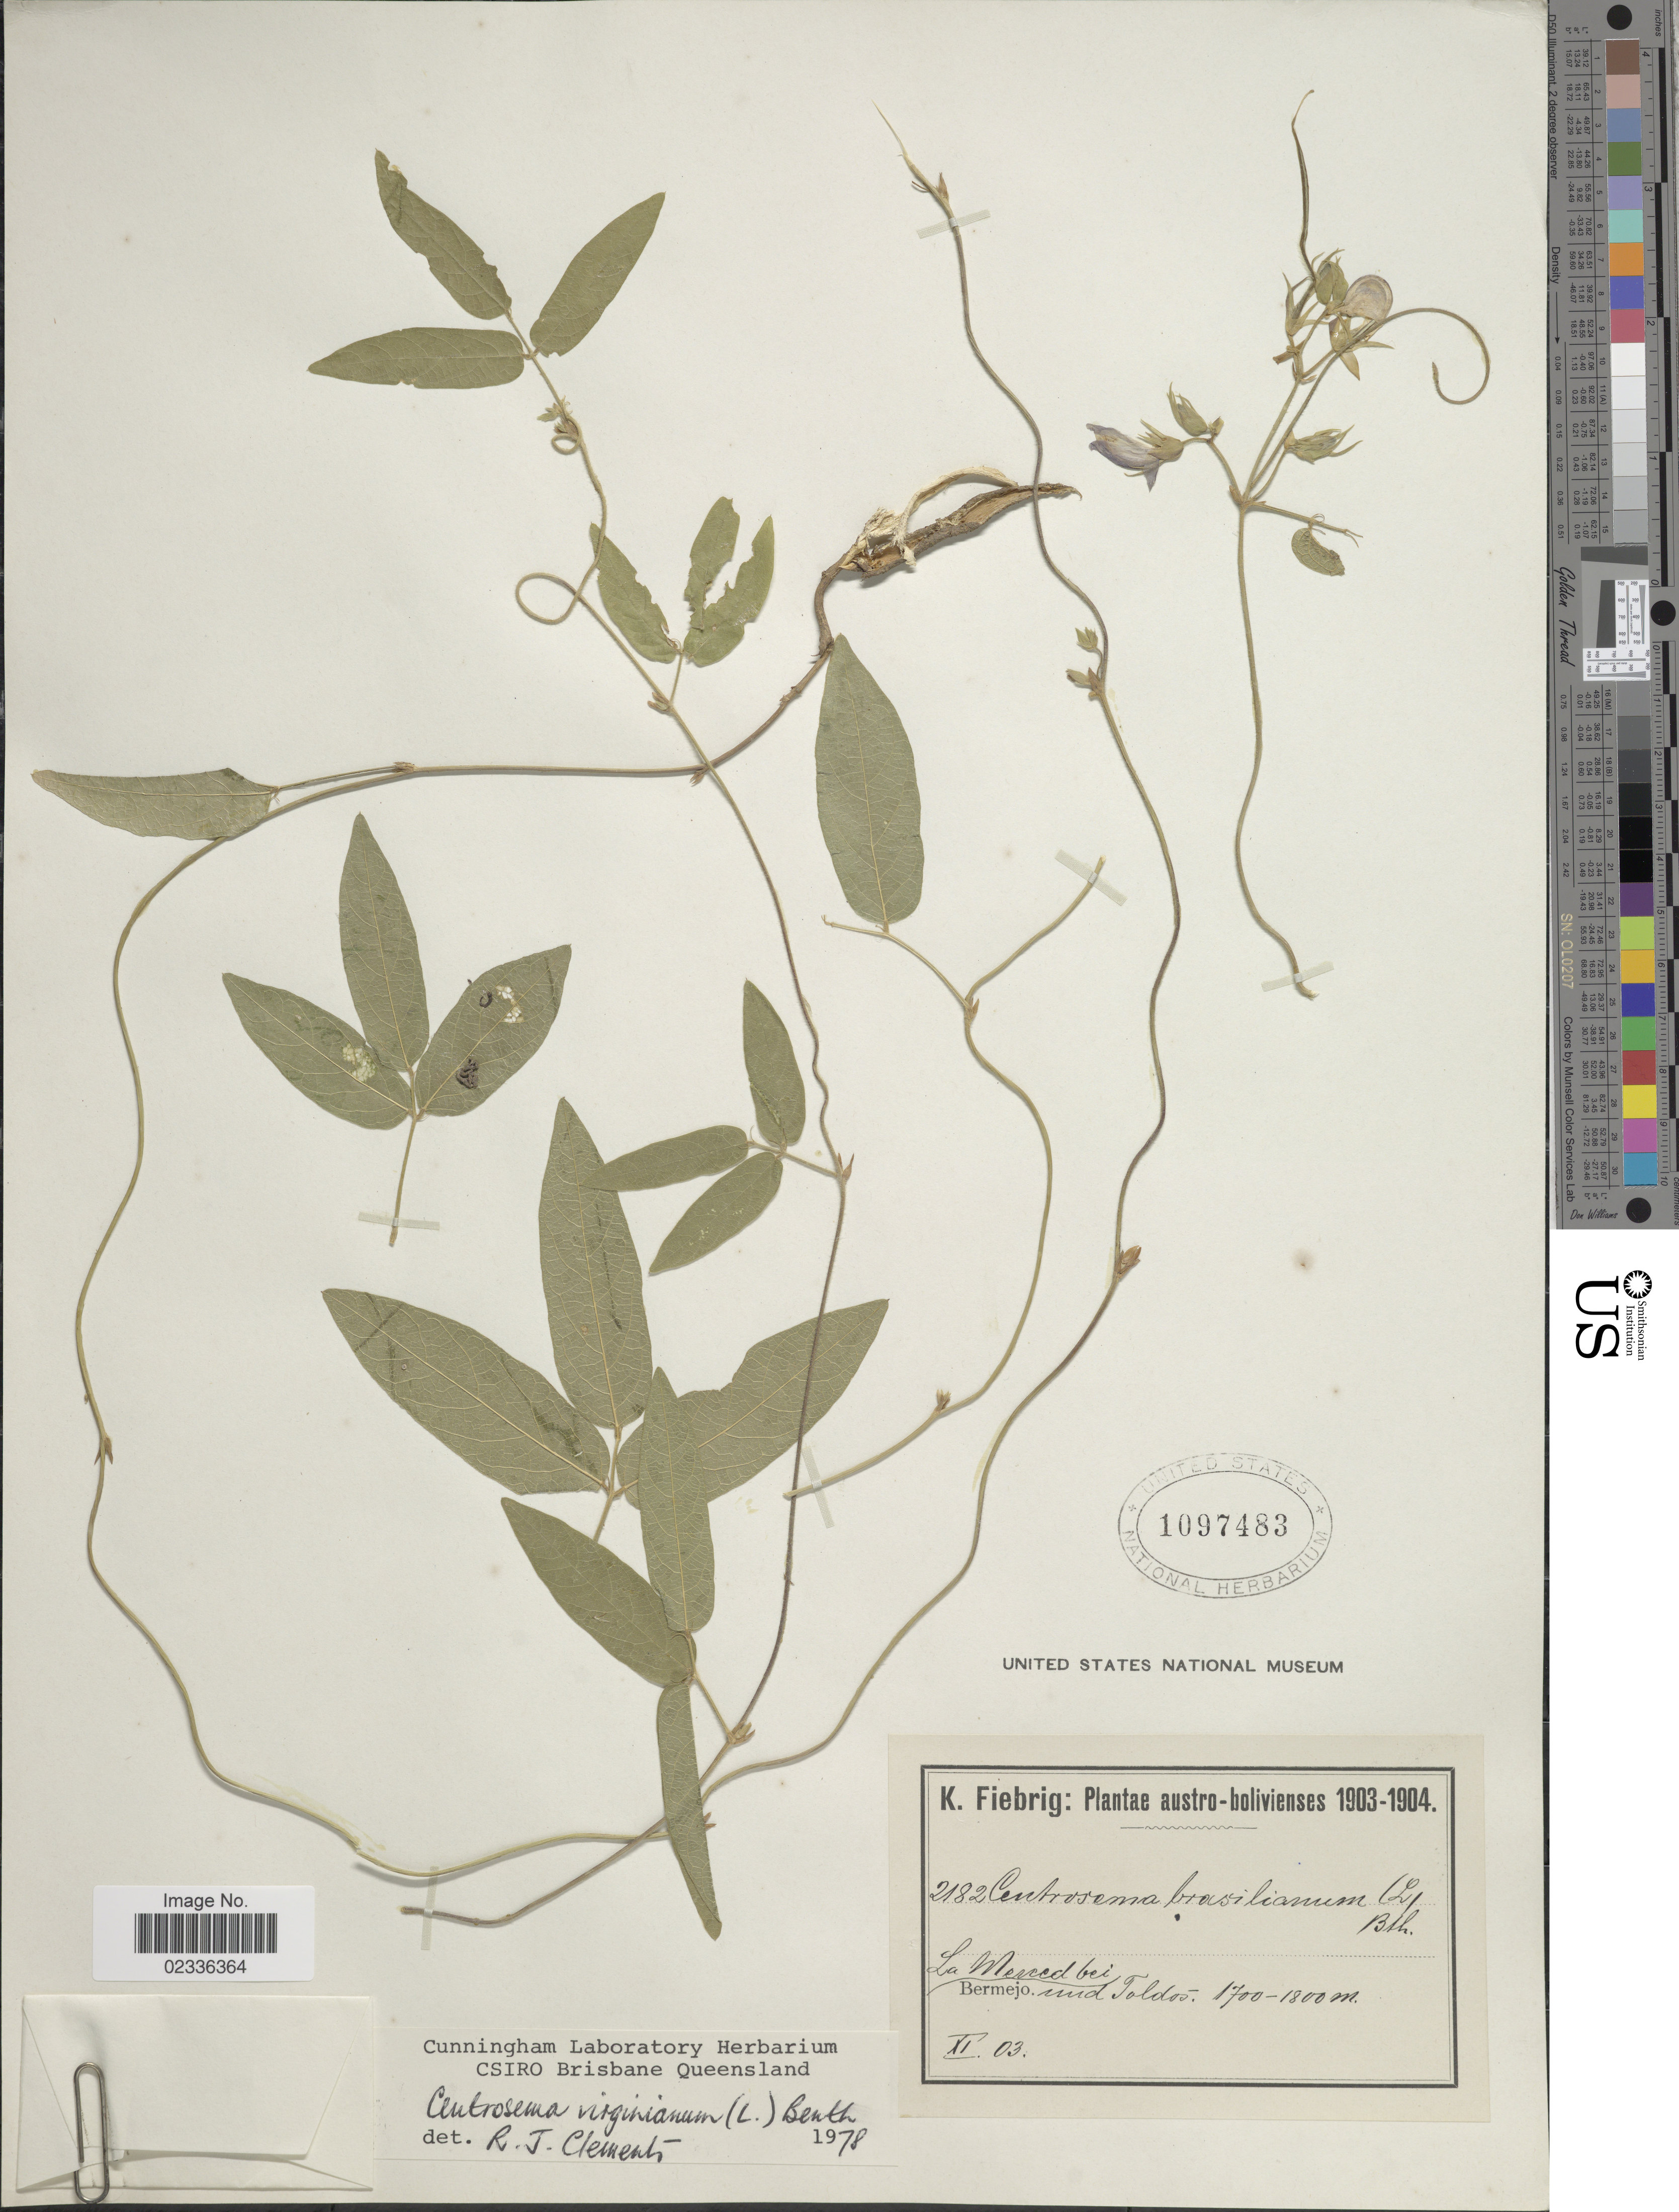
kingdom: Plantae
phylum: Tracheophyta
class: Magnoliopsida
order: Fabales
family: Fabaceae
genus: Centrosema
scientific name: Centrosema virginianum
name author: (L.) Benth.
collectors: K. Fiebrig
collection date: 1903-11-03/1904-11-03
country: Bolivia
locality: La Merced bei Bermejo und Toldos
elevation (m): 1700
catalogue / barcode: US 1097483